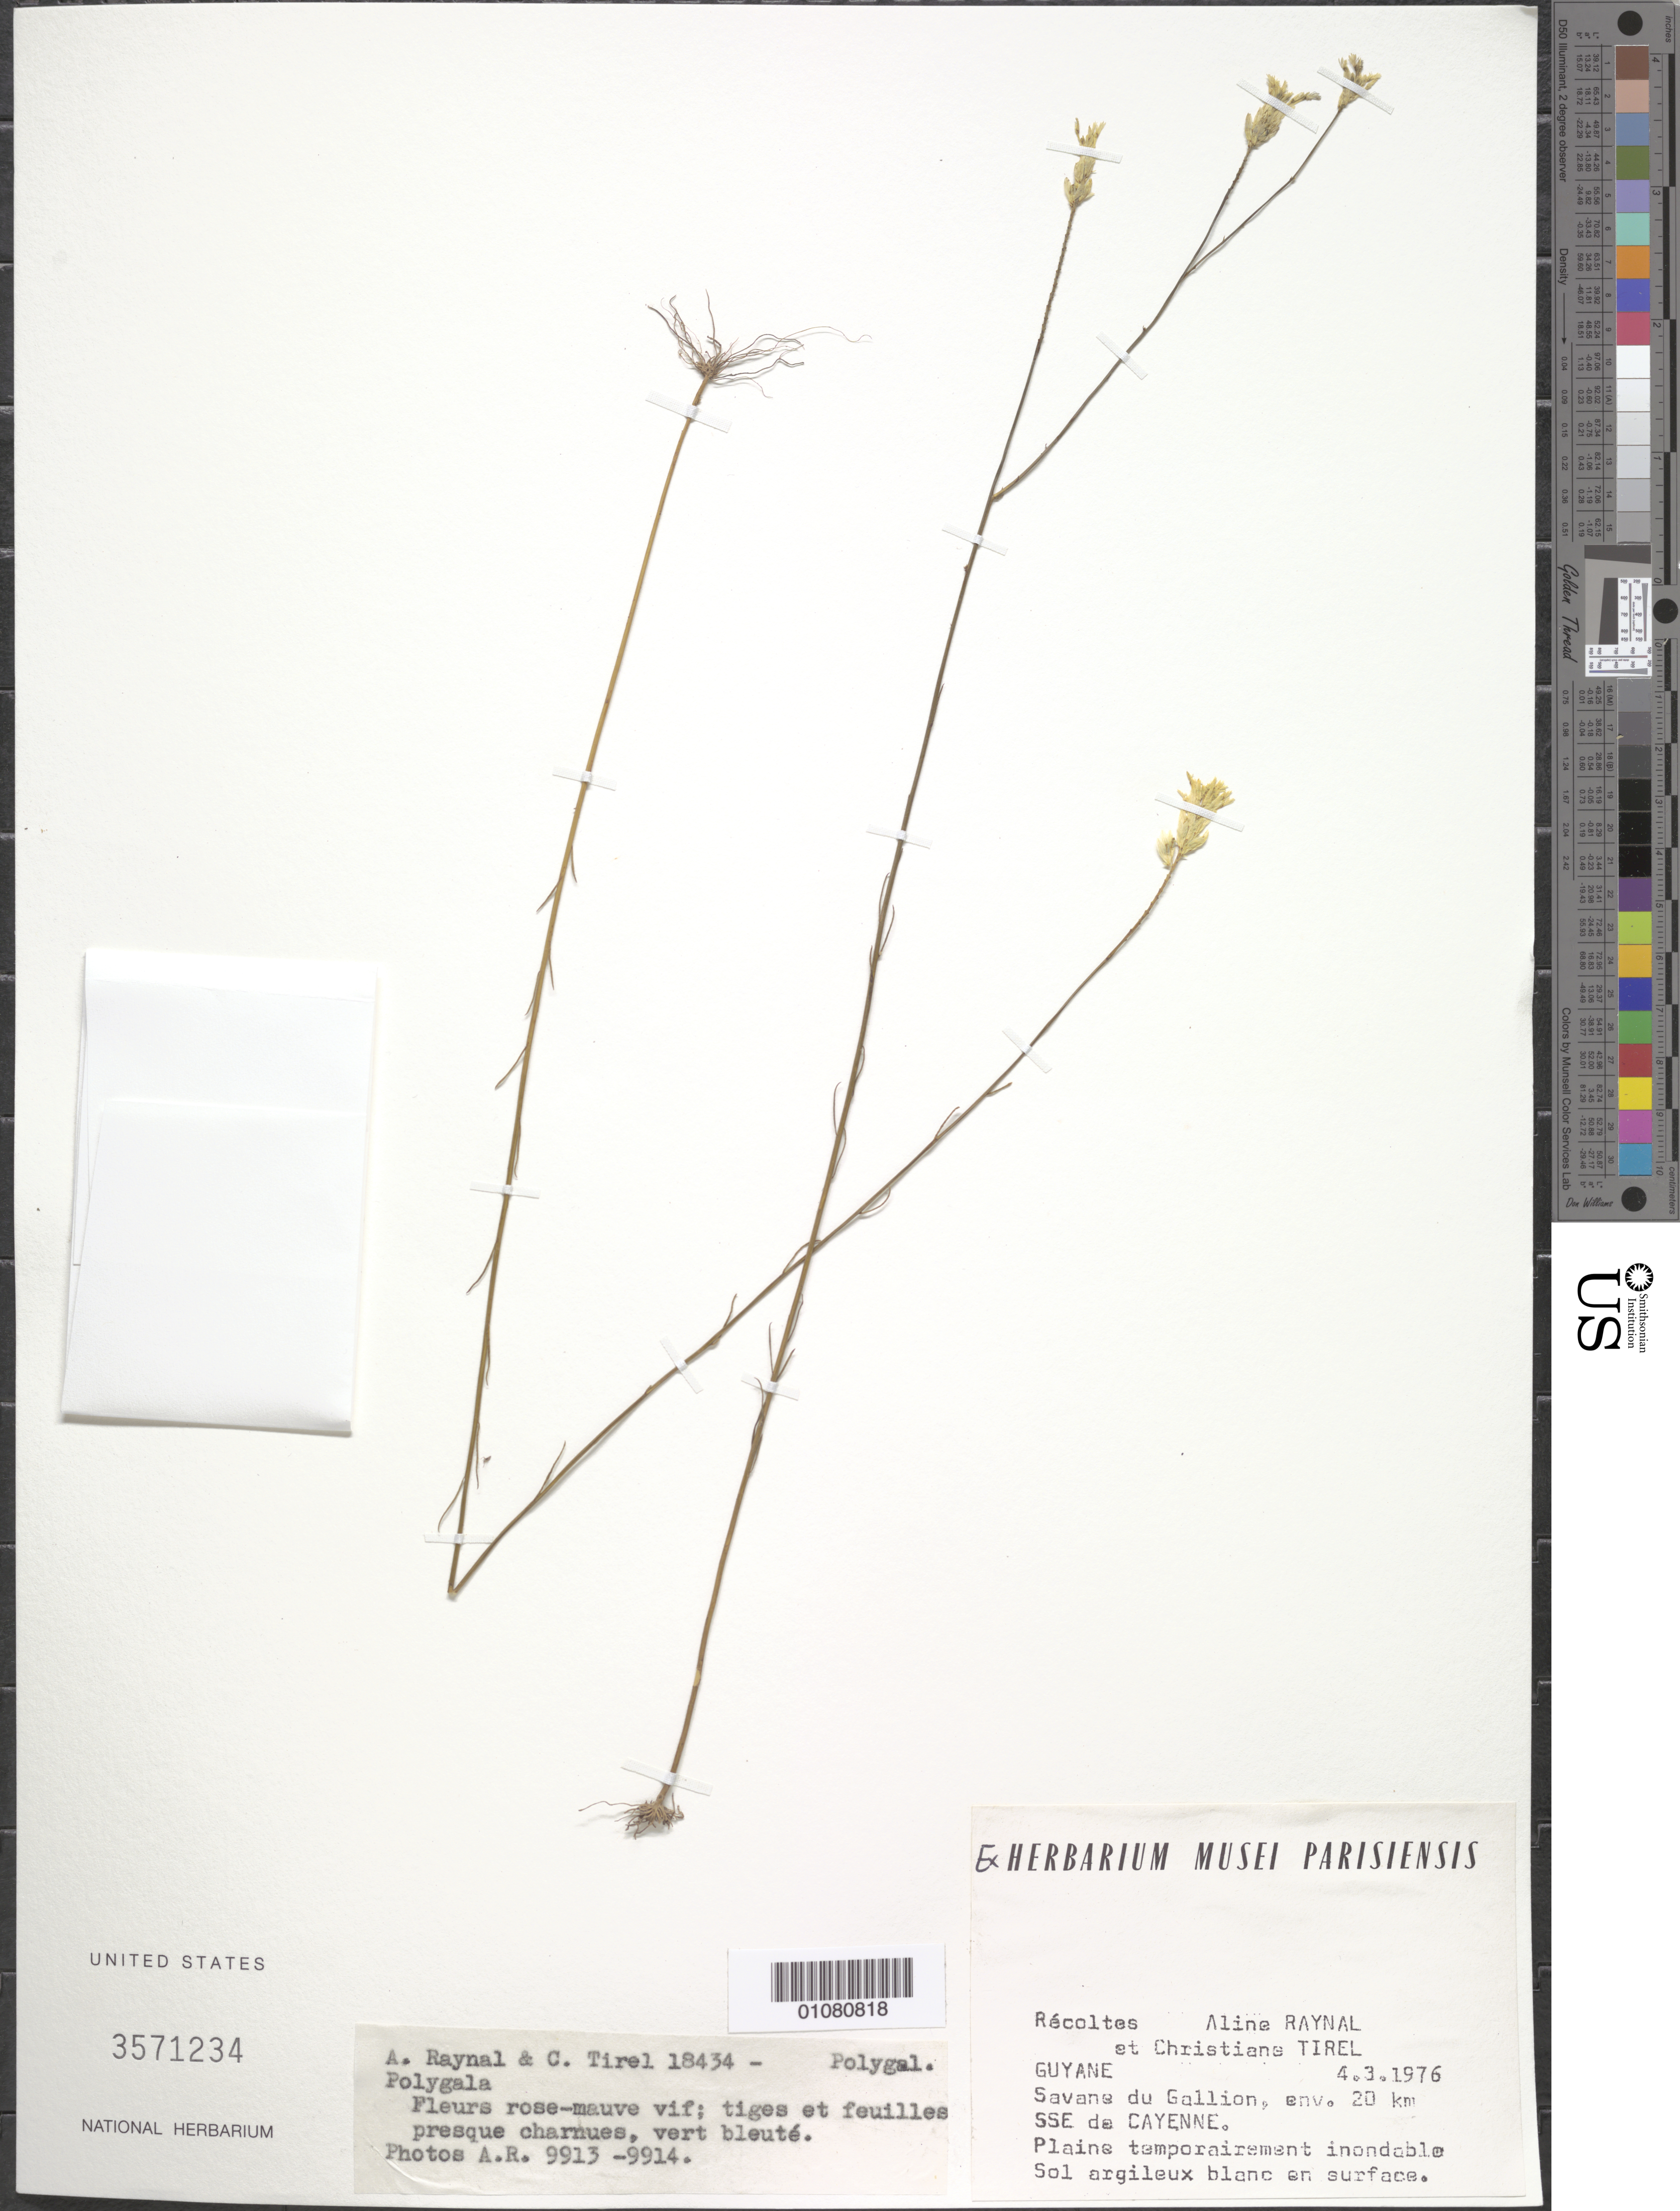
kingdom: Plantae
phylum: Tracheophyta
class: Magnoliopsida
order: Fabales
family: Polygalaceae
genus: Polygala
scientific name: Polygala longicaulis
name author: Kunth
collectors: A. M. Raynal & C. Tirel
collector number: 18434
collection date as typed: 4-Mar-76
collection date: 1976-03-04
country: French Guiana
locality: Savane du Gallion, 20 km SSE of Cayenne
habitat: Plains temporairement inondable. Sol argileux blanc en surface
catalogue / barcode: US 3571234